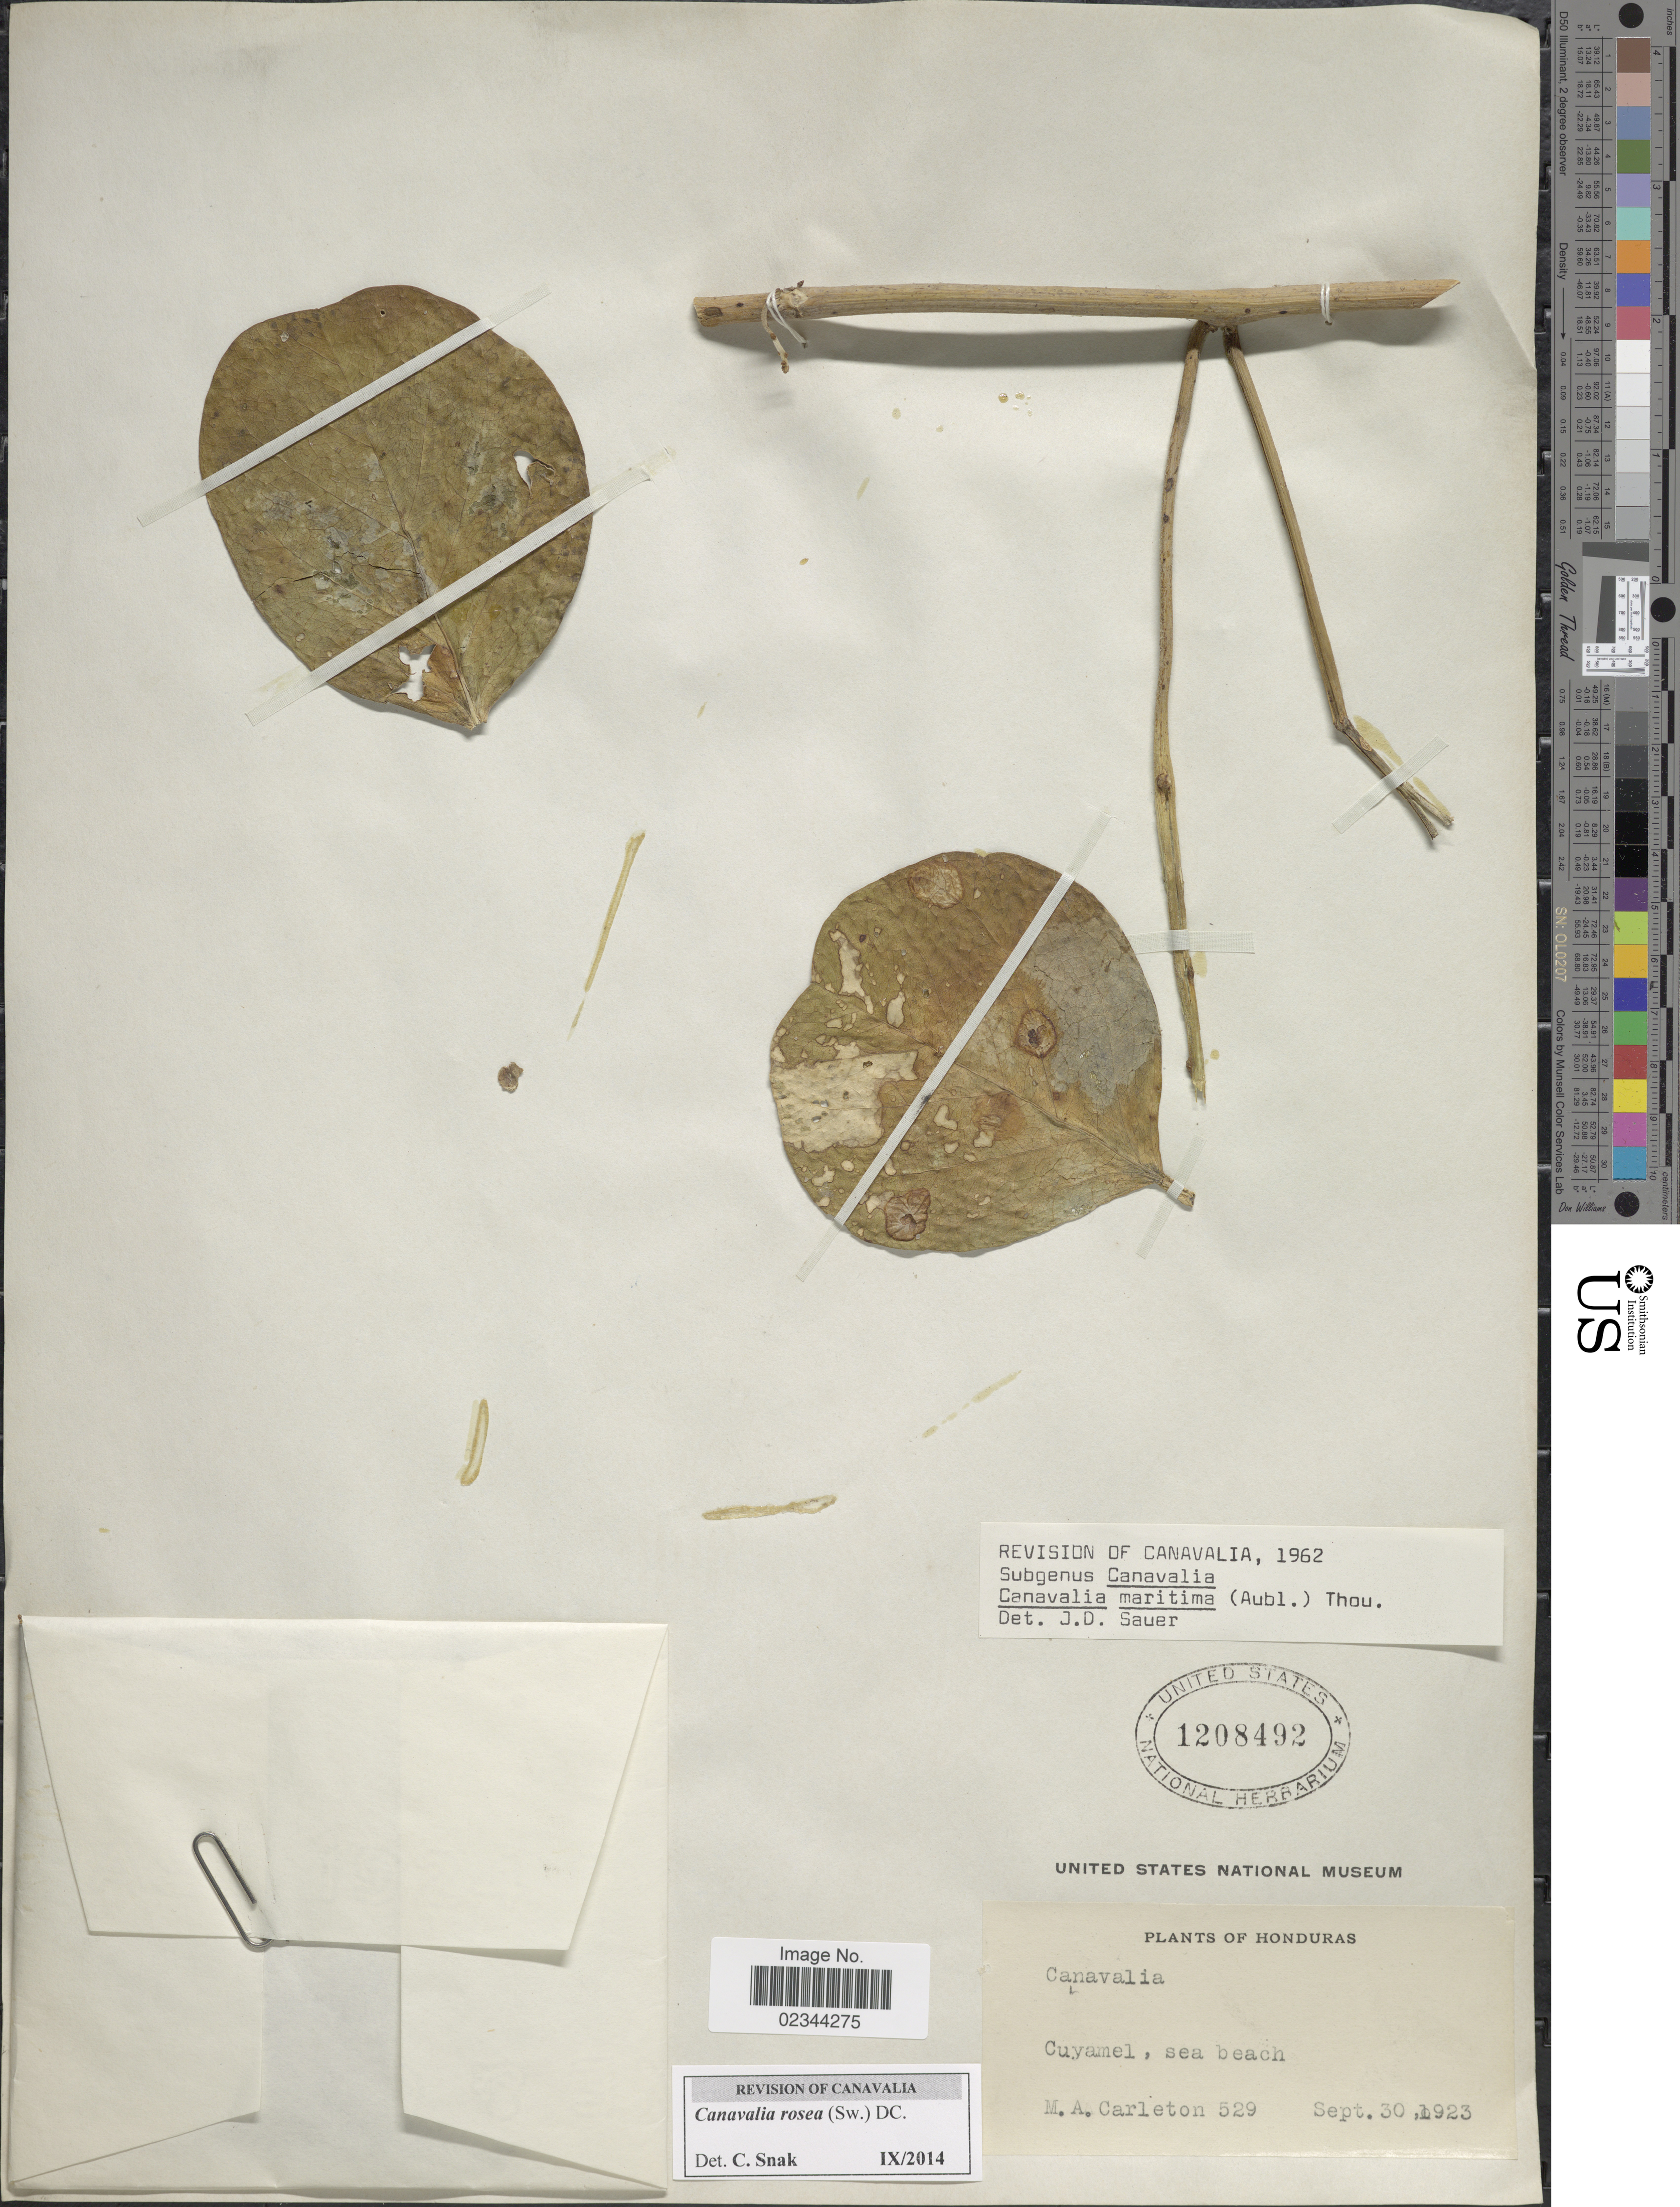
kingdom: Plantae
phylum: Tracheophyta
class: Magnoliopsida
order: Fabales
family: Fabaceae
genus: Canavalia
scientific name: Canavalia rosea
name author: (Sw.) DC.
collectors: M. A. Carleton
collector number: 529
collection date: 1923-09-30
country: Honduras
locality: Cuyamel, sea beach.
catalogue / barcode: US 1208492